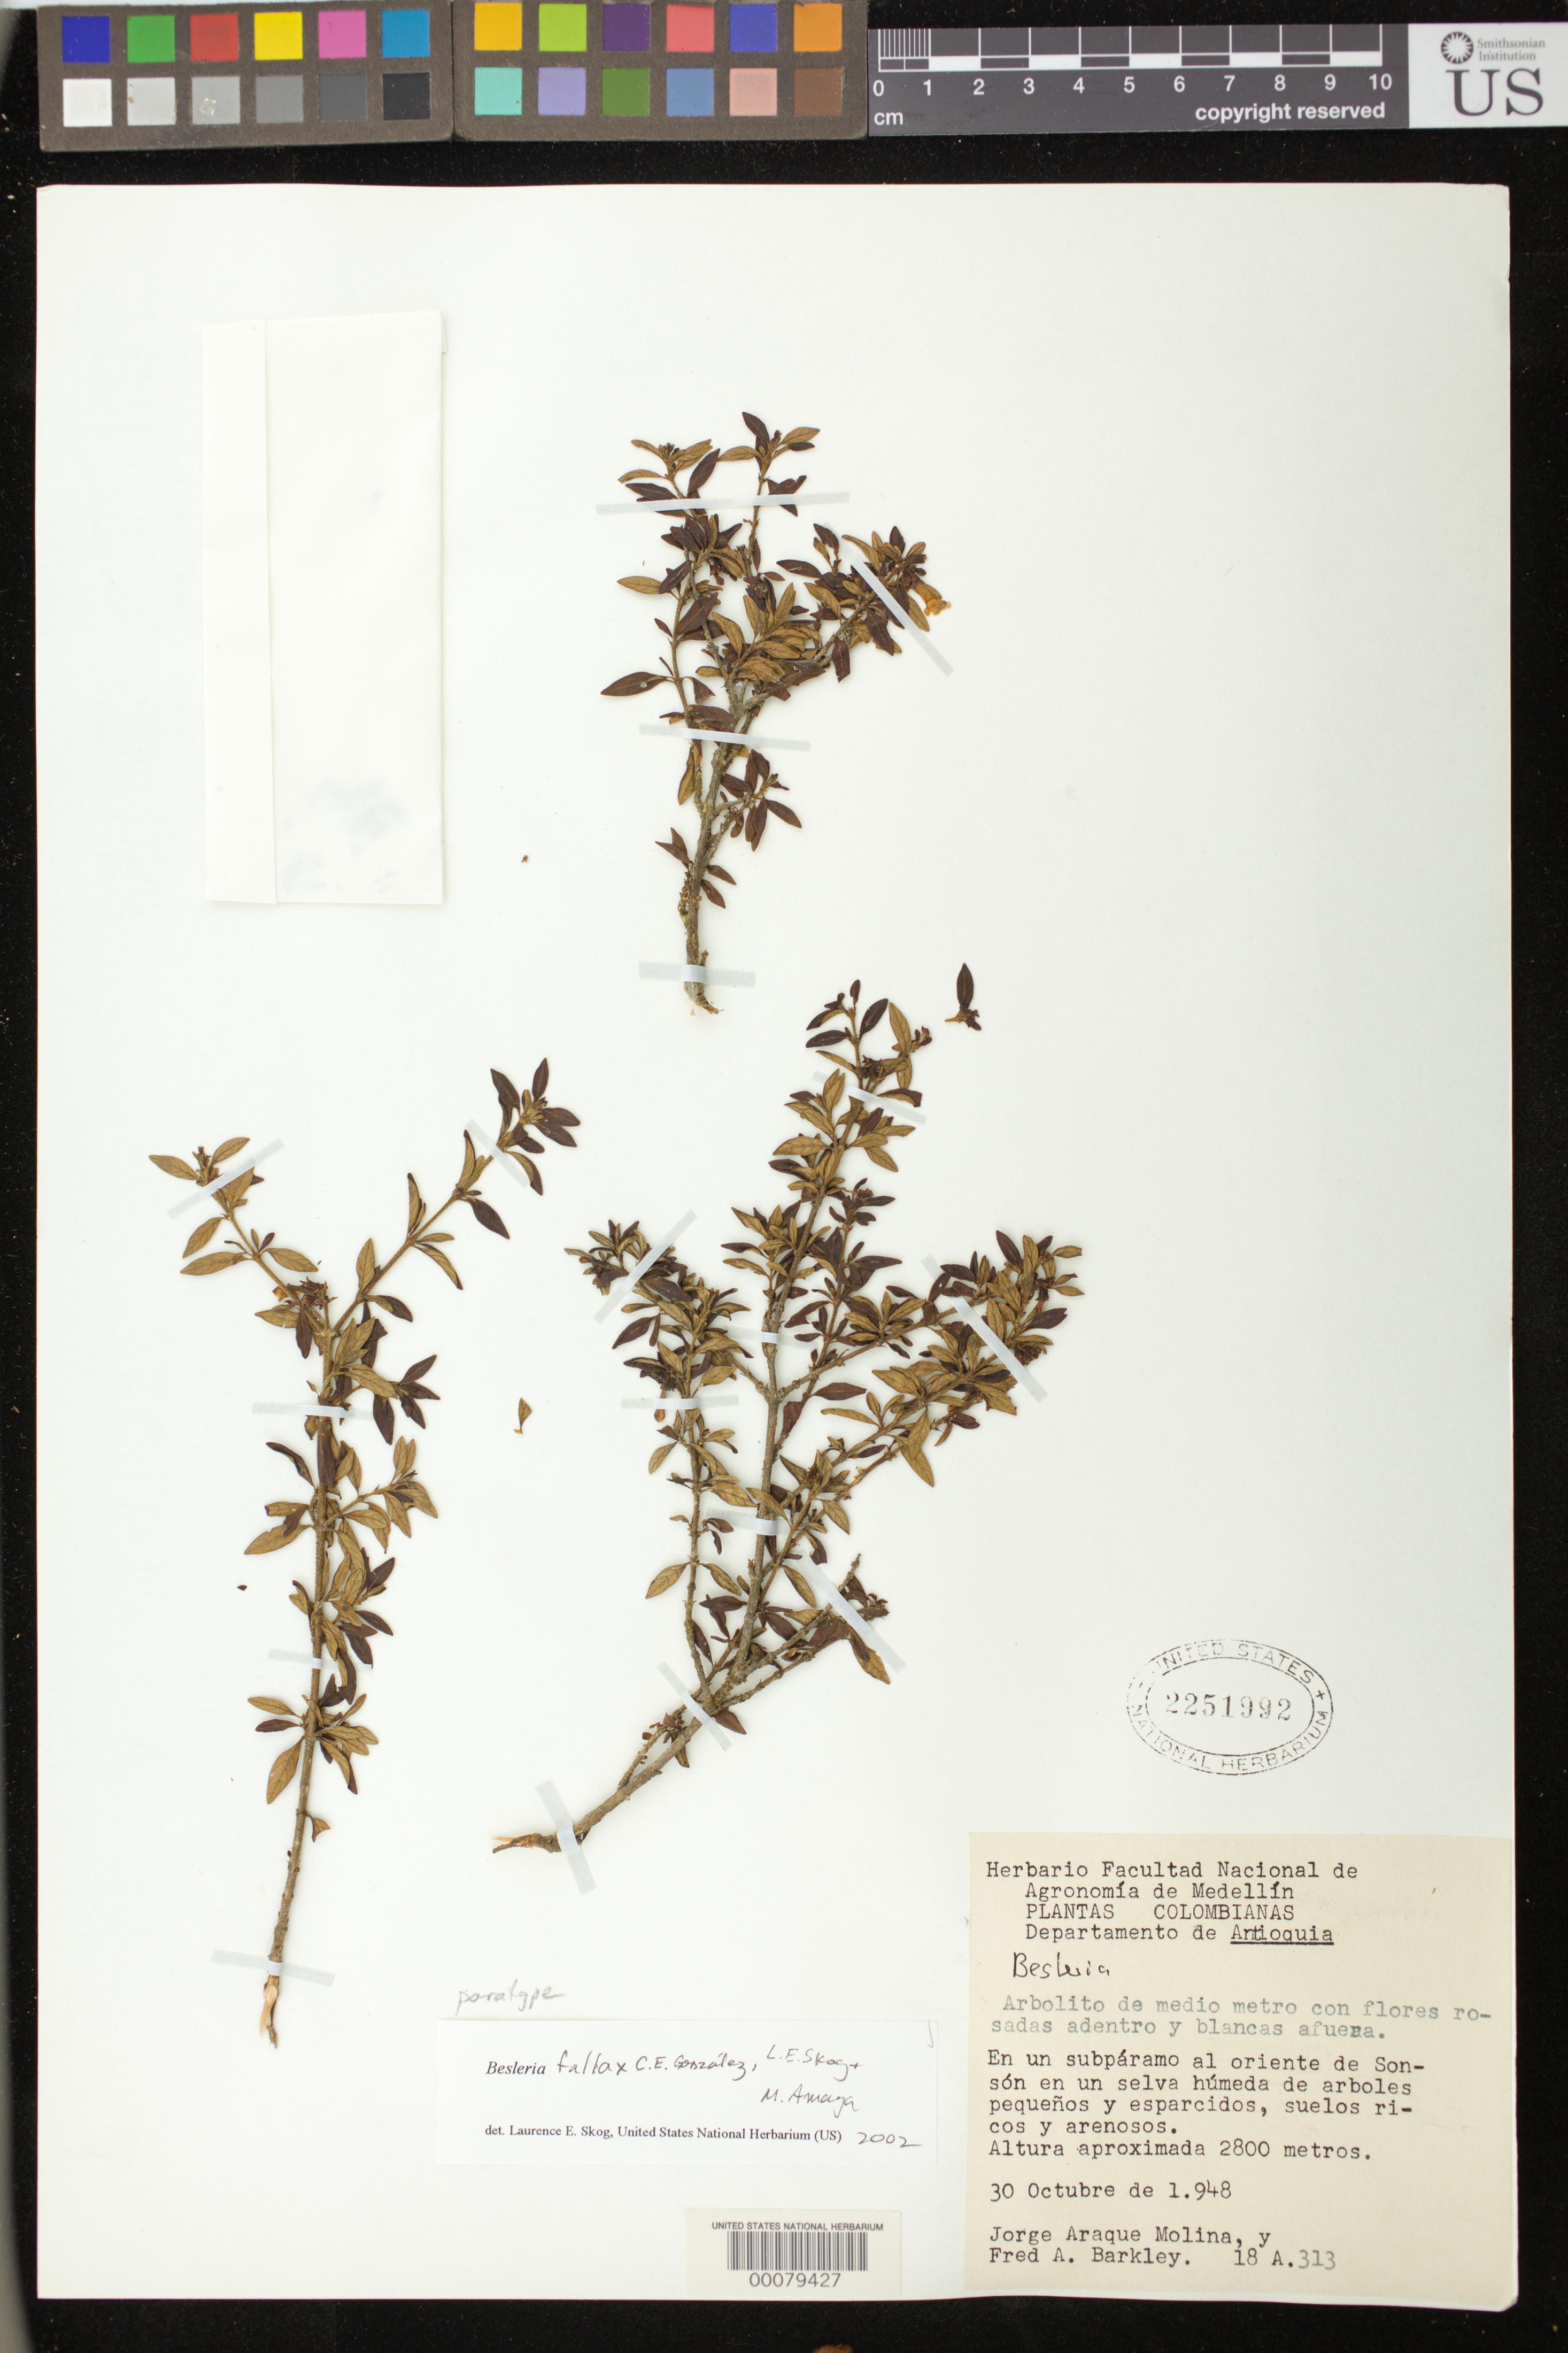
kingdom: Plantae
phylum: Tracheophyta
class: Magnoliopsida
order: Lamiales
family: Gesneriaceae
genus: Besleria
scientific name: Besleria fallax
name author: C.W. González et al.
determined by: Skog, Laurence E.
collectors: J. A. Molina & F. A. Barkley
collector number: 18 A313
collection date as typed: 30 Oct 1948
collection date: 1948-10-30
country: Colombia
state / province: Antioquia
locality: Al oriente de Sonsón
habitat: En un subpáramo… en un selva húmeda de árboles pequeños y esparcidos, suelos ricos y arenosos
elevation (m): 2800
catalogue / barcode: US 2251992